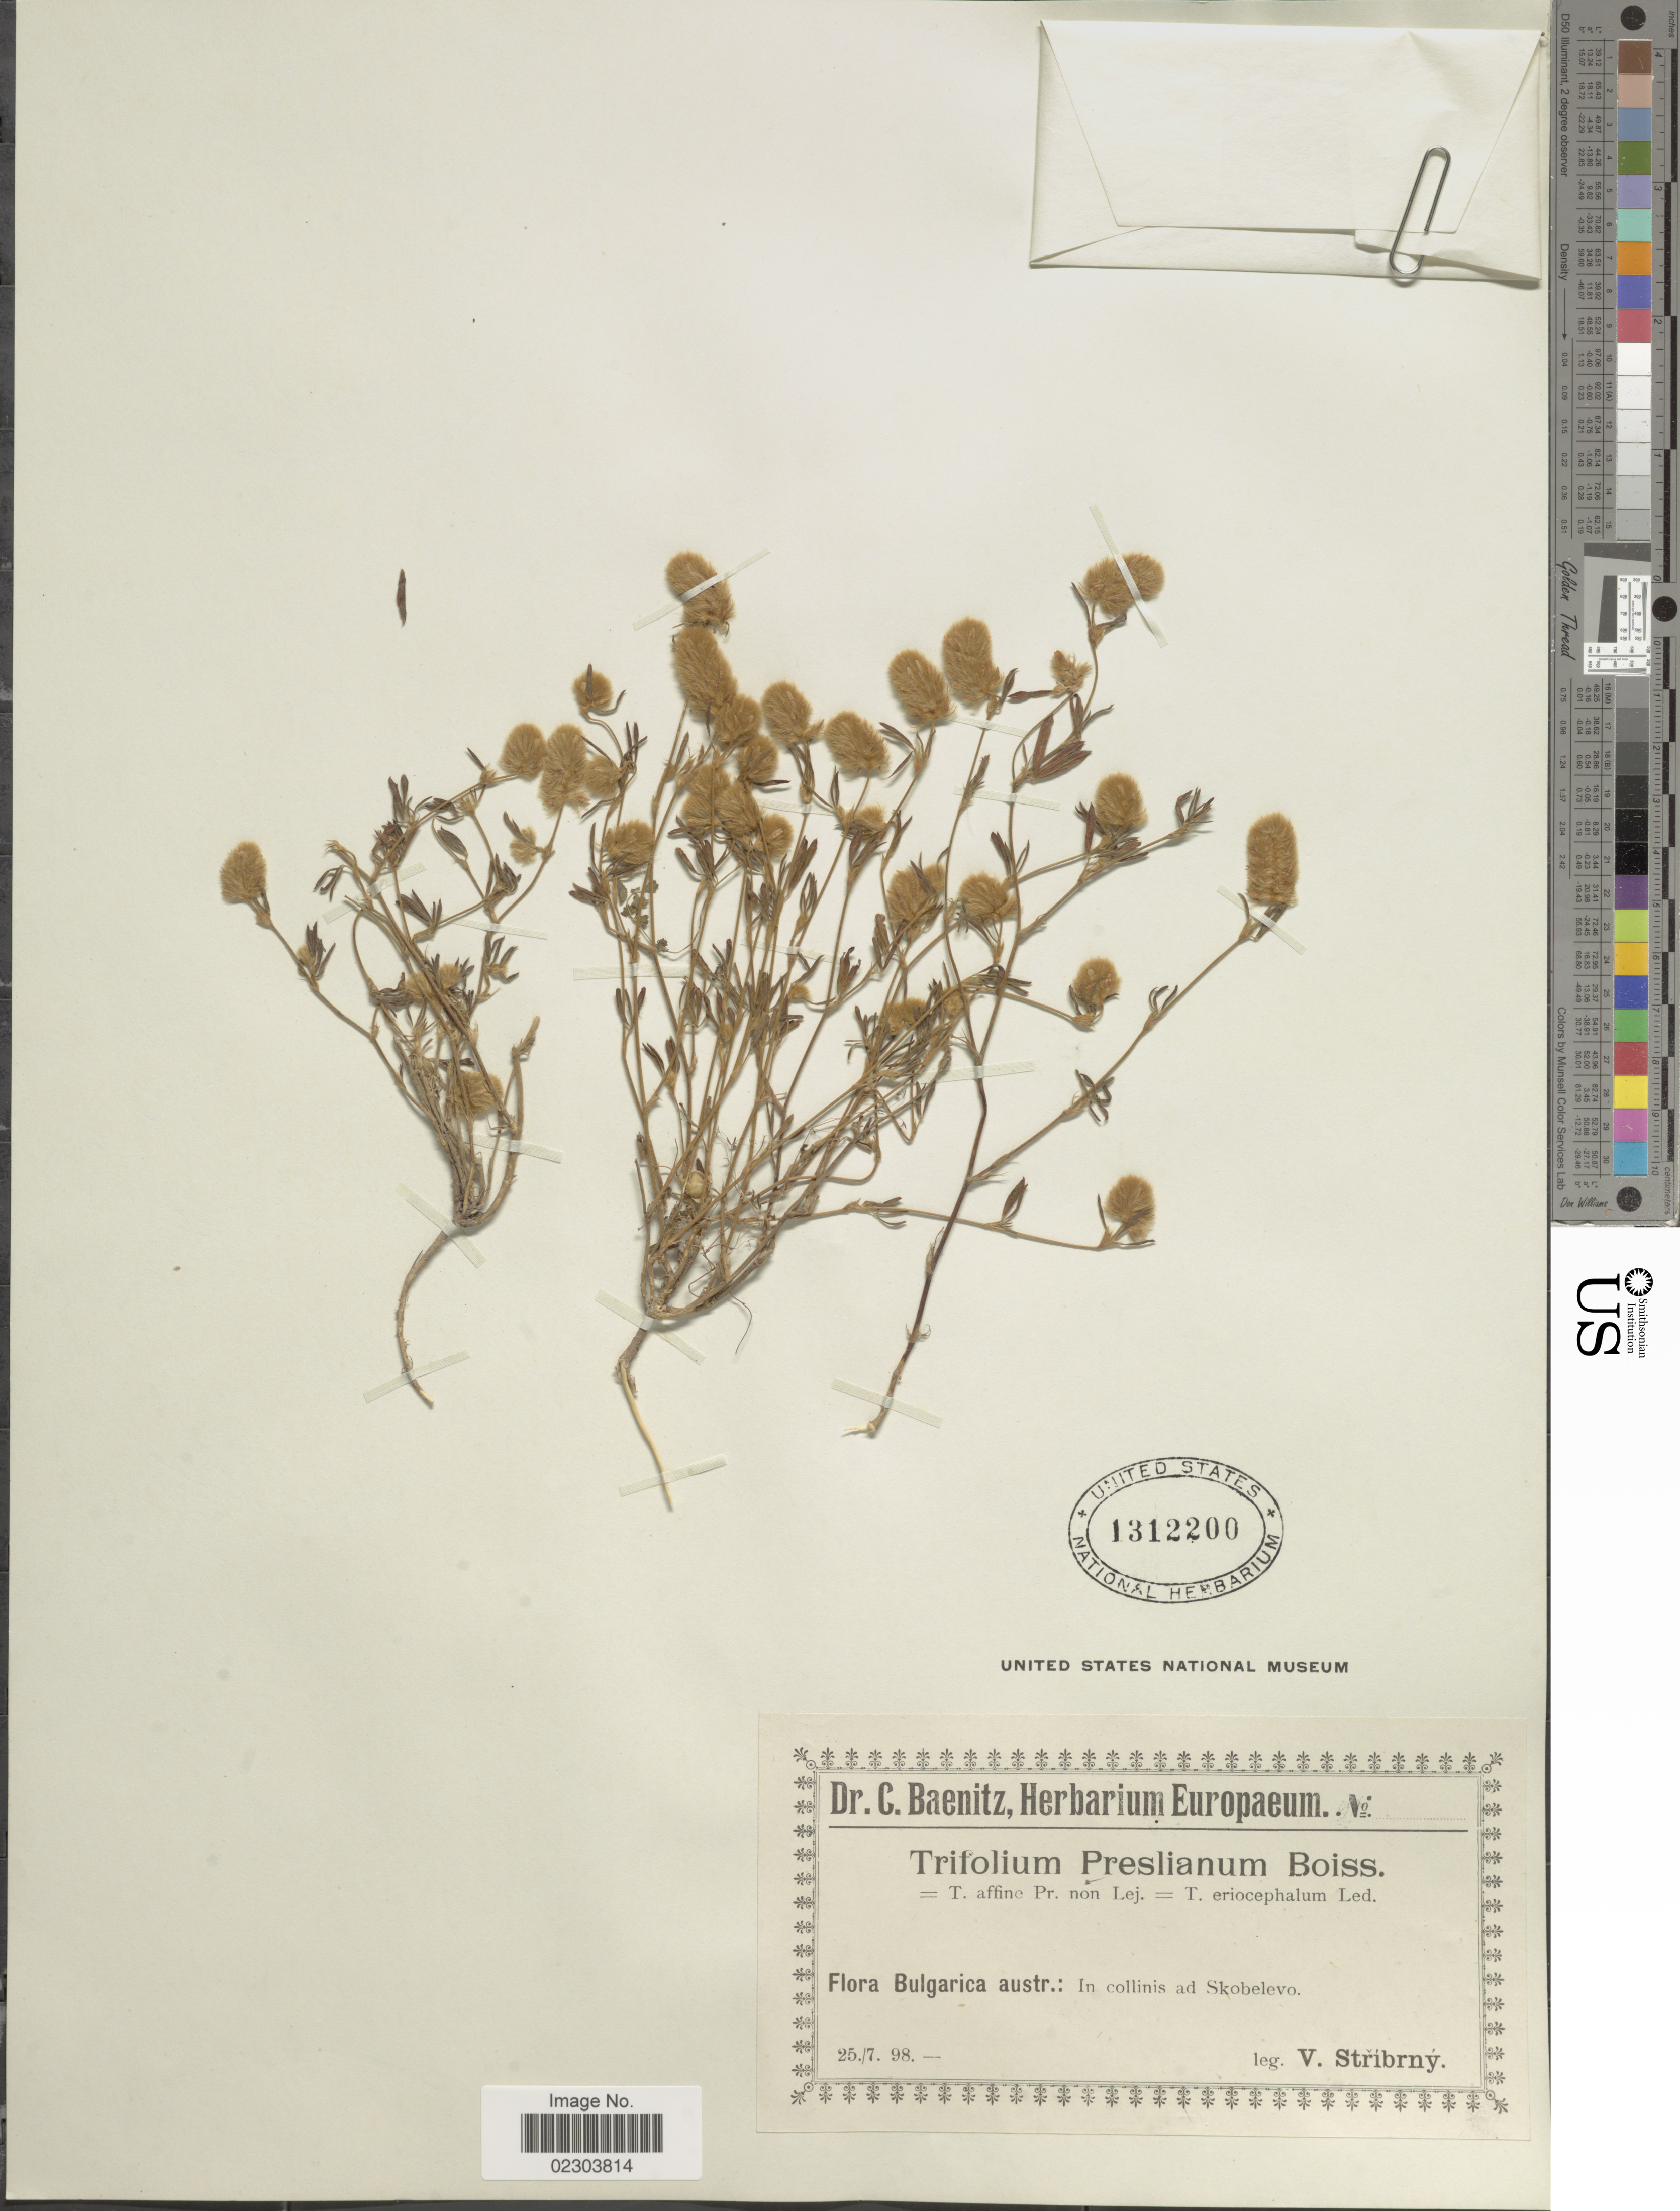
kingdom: Plantae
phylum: Tracheophyta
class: Magnoliopsida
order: Fabales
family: Fabaceae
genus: Trifolium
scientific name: Trifolium arvense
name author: L.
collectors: V. Stribrny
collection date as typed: Transcribed d/m/y: 25/7/98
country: Bulgaria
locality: in collinis ad Skobelevo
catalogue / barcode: US 1312200